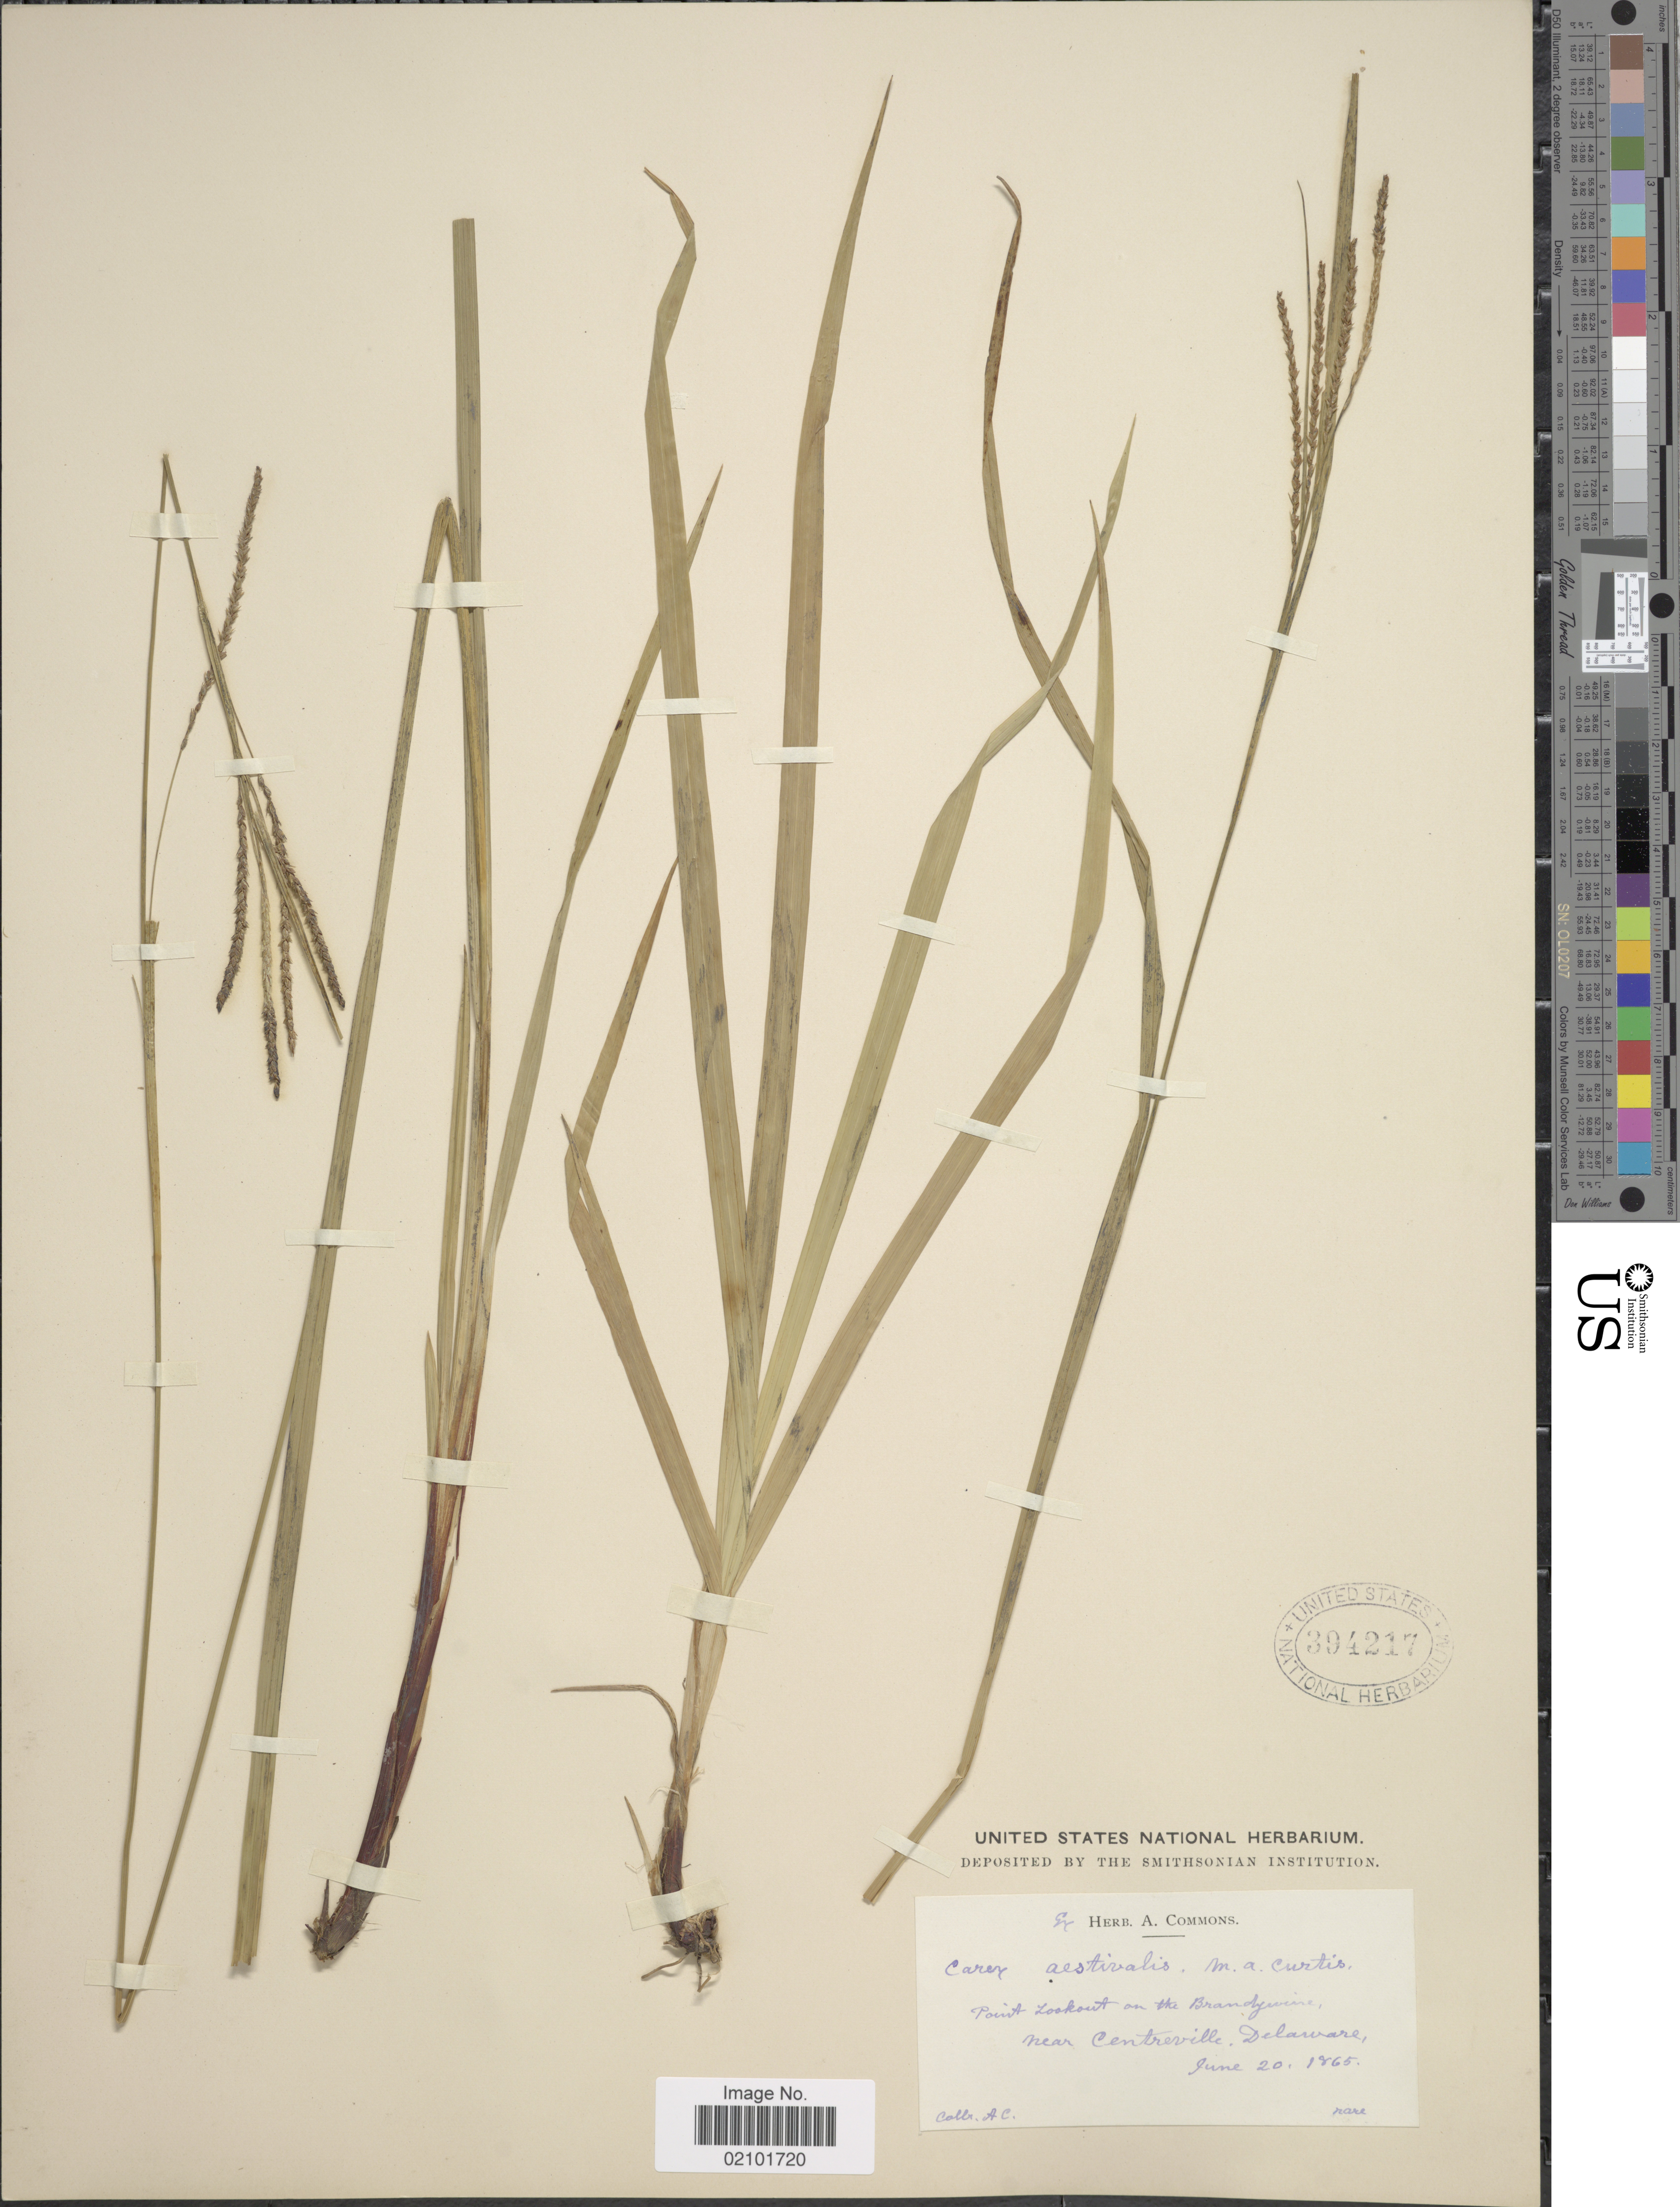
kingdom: Plantae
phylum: Tracheophyta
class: Liliopsida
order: Poales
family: Cyperaceae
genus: Carex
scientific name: Carex aestivalis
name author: M.A. Curtis ex A. Gray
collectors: A. Commons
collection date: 1865-06-20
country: United States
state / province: Delaware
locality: Point Lookout on the Brandywine, near Centreville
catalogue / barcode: US 394217